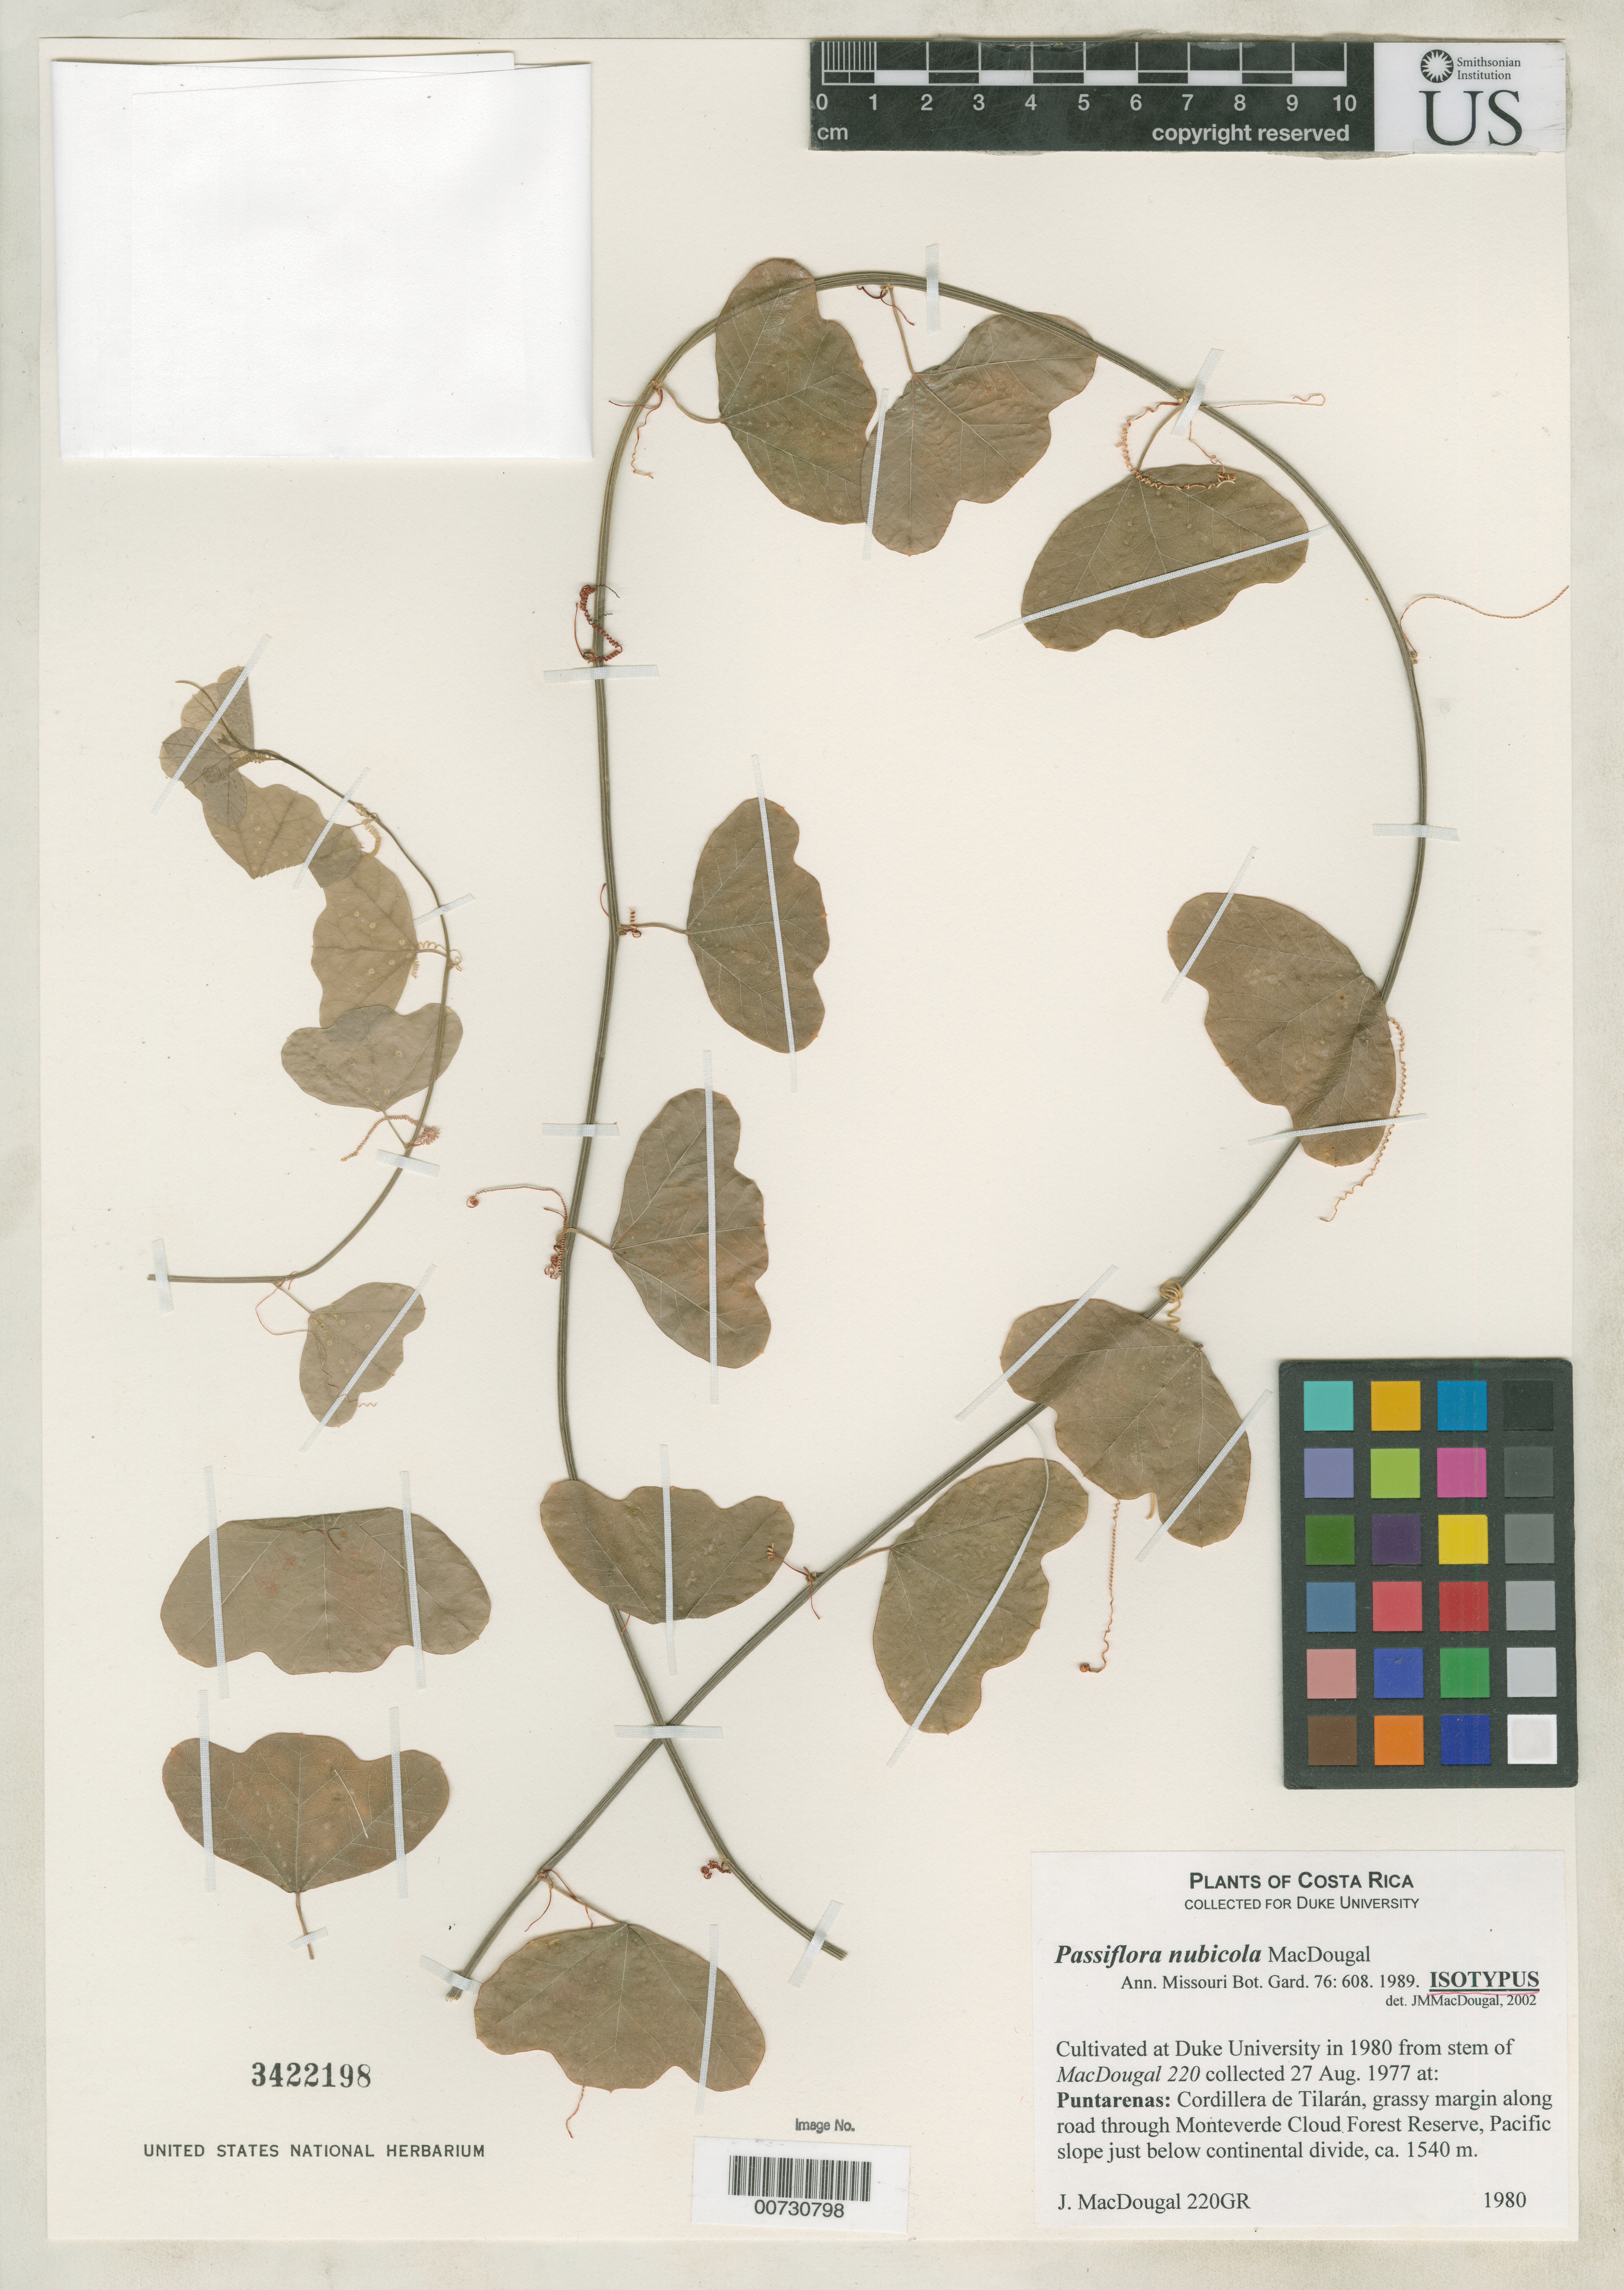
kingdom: Plantae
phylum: Tracheophyta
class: Magnoliopsida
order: Malpighiales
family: Passifloraceae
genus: Passiflora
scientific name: Passiflora nubicola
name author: J.M. MacDougal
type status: Isotype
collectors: J. M. MacDougal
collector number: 220GR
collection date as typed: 1980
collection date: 1980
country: United States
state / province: North Carolina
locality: Duke University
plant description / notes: Cult. From stem of MacDougal 220 collected 27 Aug. 1977, Costa Rica: Puntarenas, Cordillera de Tilarán, grassy margin along road through Monteverde Cloud Forest Reserve, Pacific slope just below continental divide, ca. 1540 m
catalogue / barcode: US 3422198